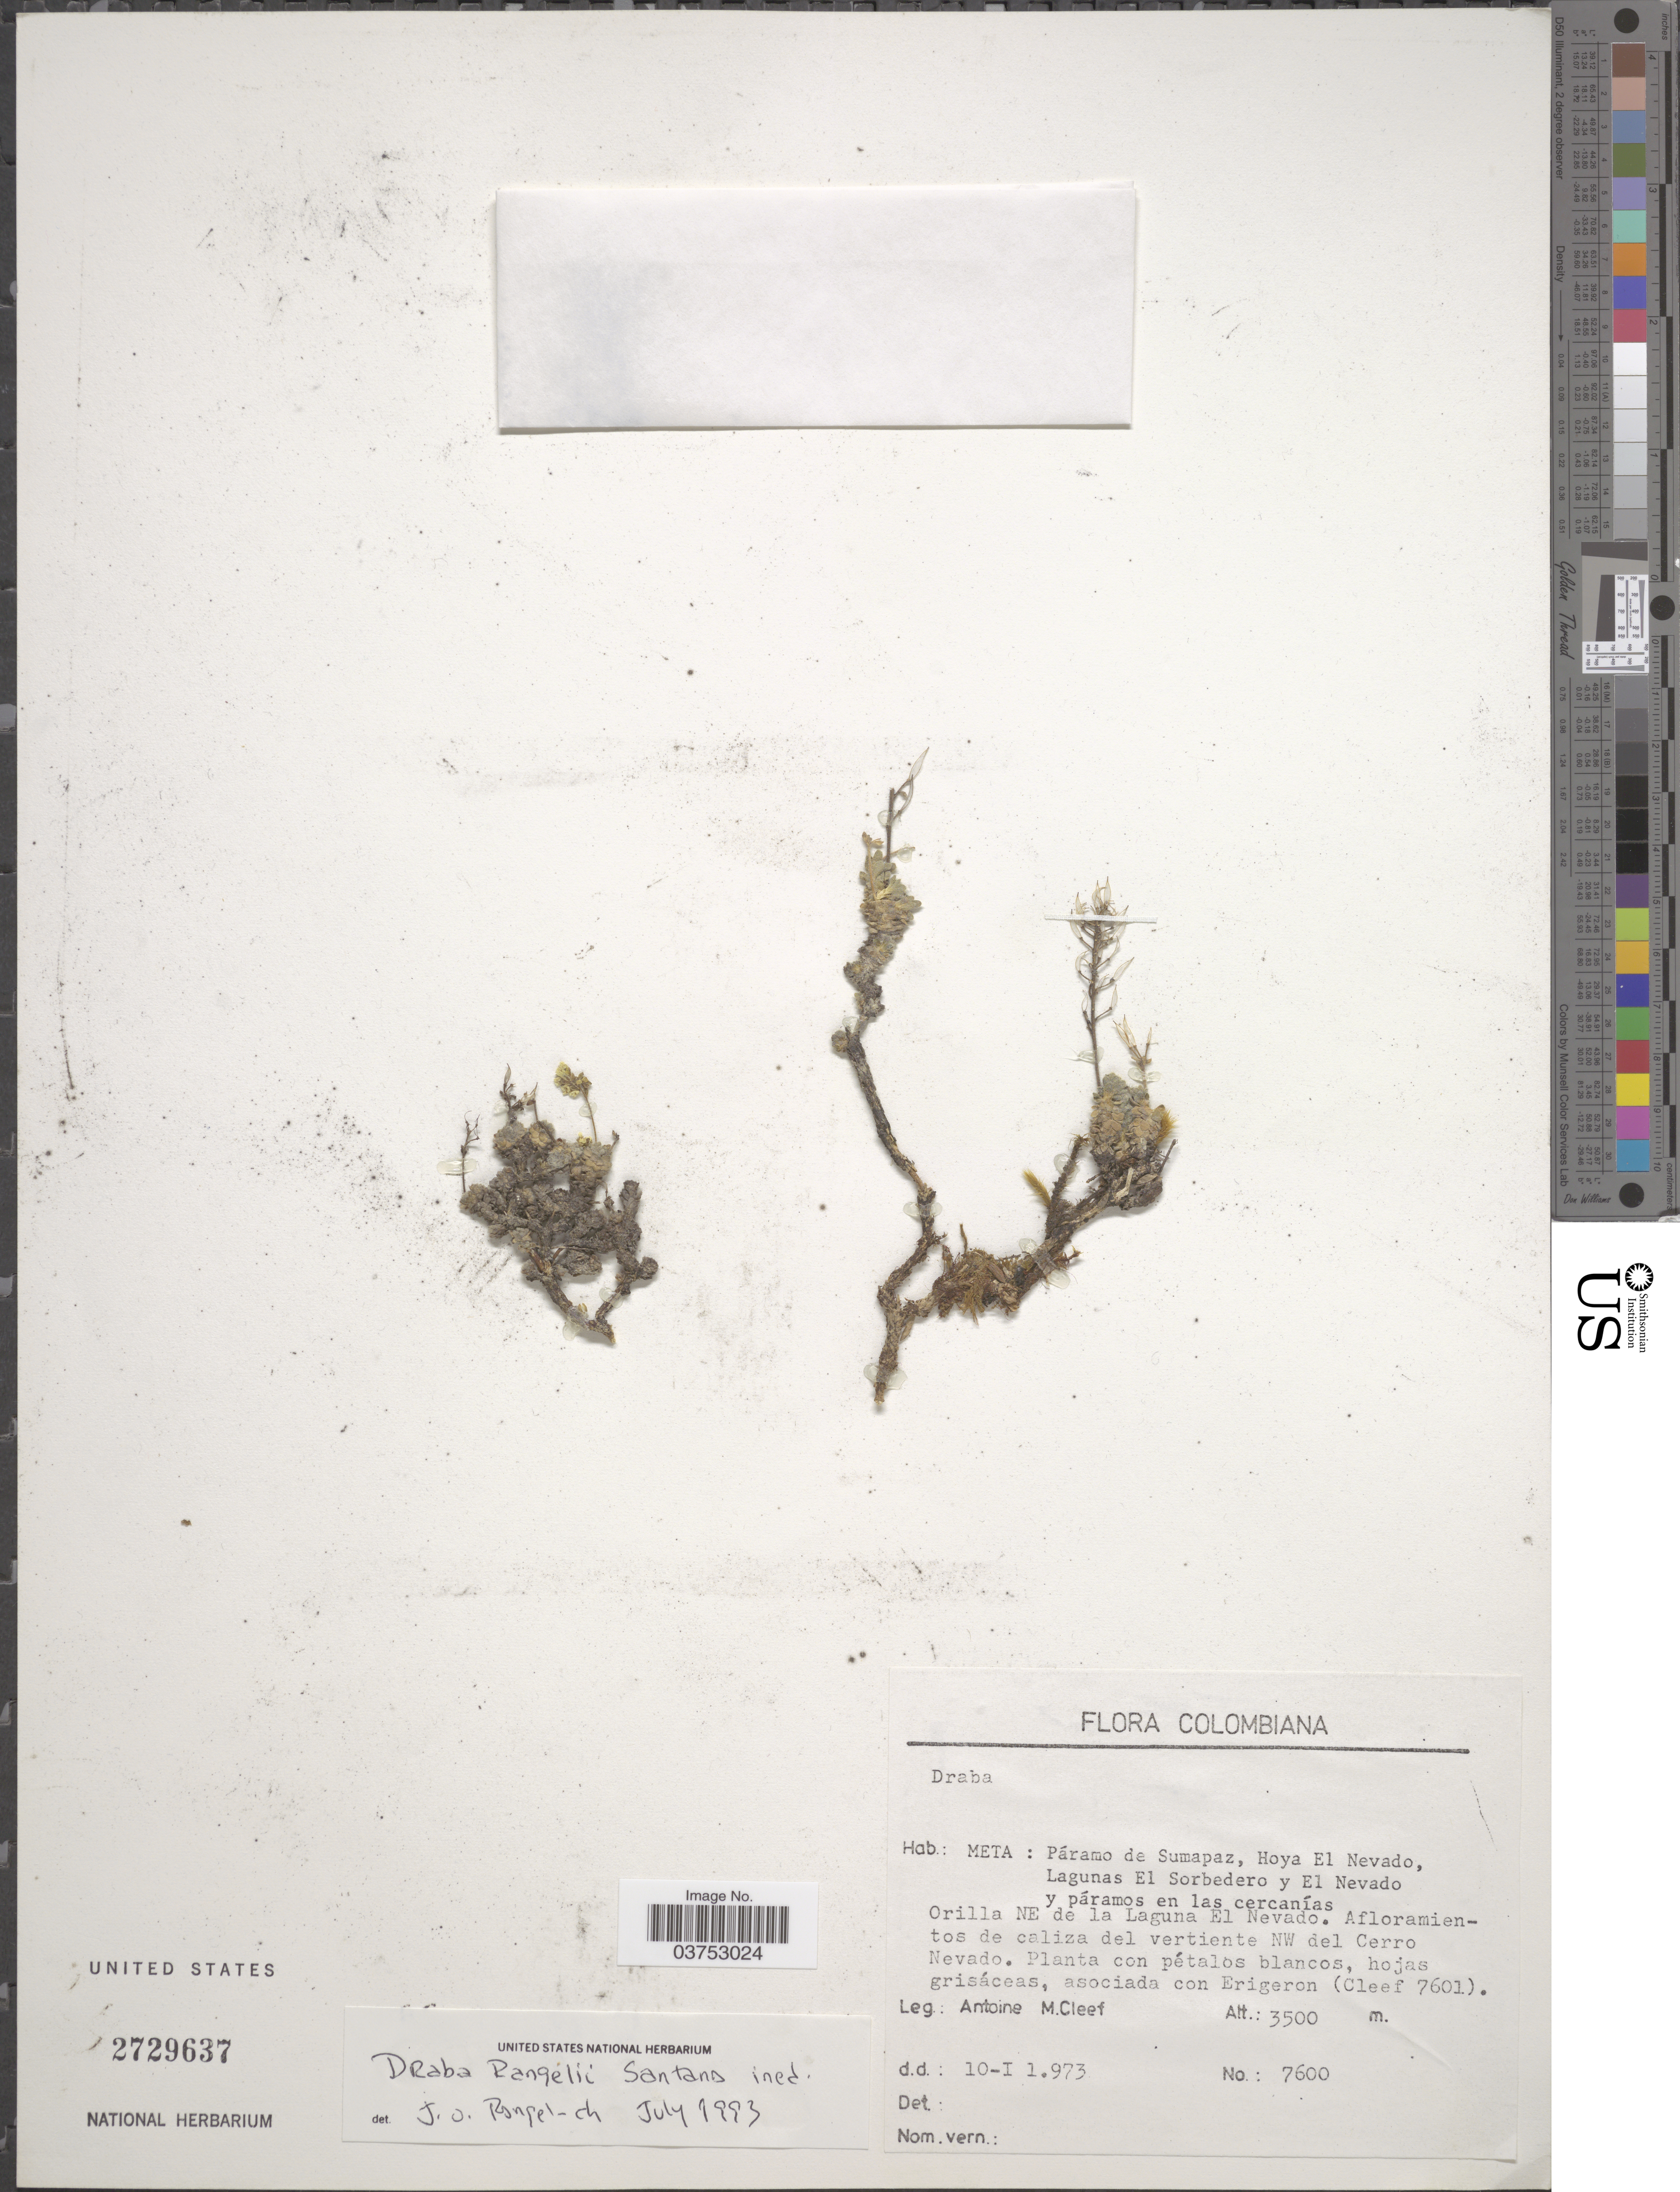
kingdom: Plantae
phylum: Tracheophyta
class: Magnoliopsida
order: Brassicales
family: Brassicaceae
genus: Draba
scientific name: Draba pachythyrsa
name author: (A. Gray) Triana & Planch.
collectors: A. M. Cleef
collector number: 7600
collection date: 1973-01-10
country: Colombia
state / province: Meta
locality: Páramo de Sumapaz, Hoya El Nevado, Lagunas El Sorbedero y El Nevado y páramos en las cercanías. Orilla NE de la Laguna El Nevado. Afloramientos de caliza del vertiente NW del Cerro Nevado.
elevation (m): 3500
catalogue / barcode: US 2729637